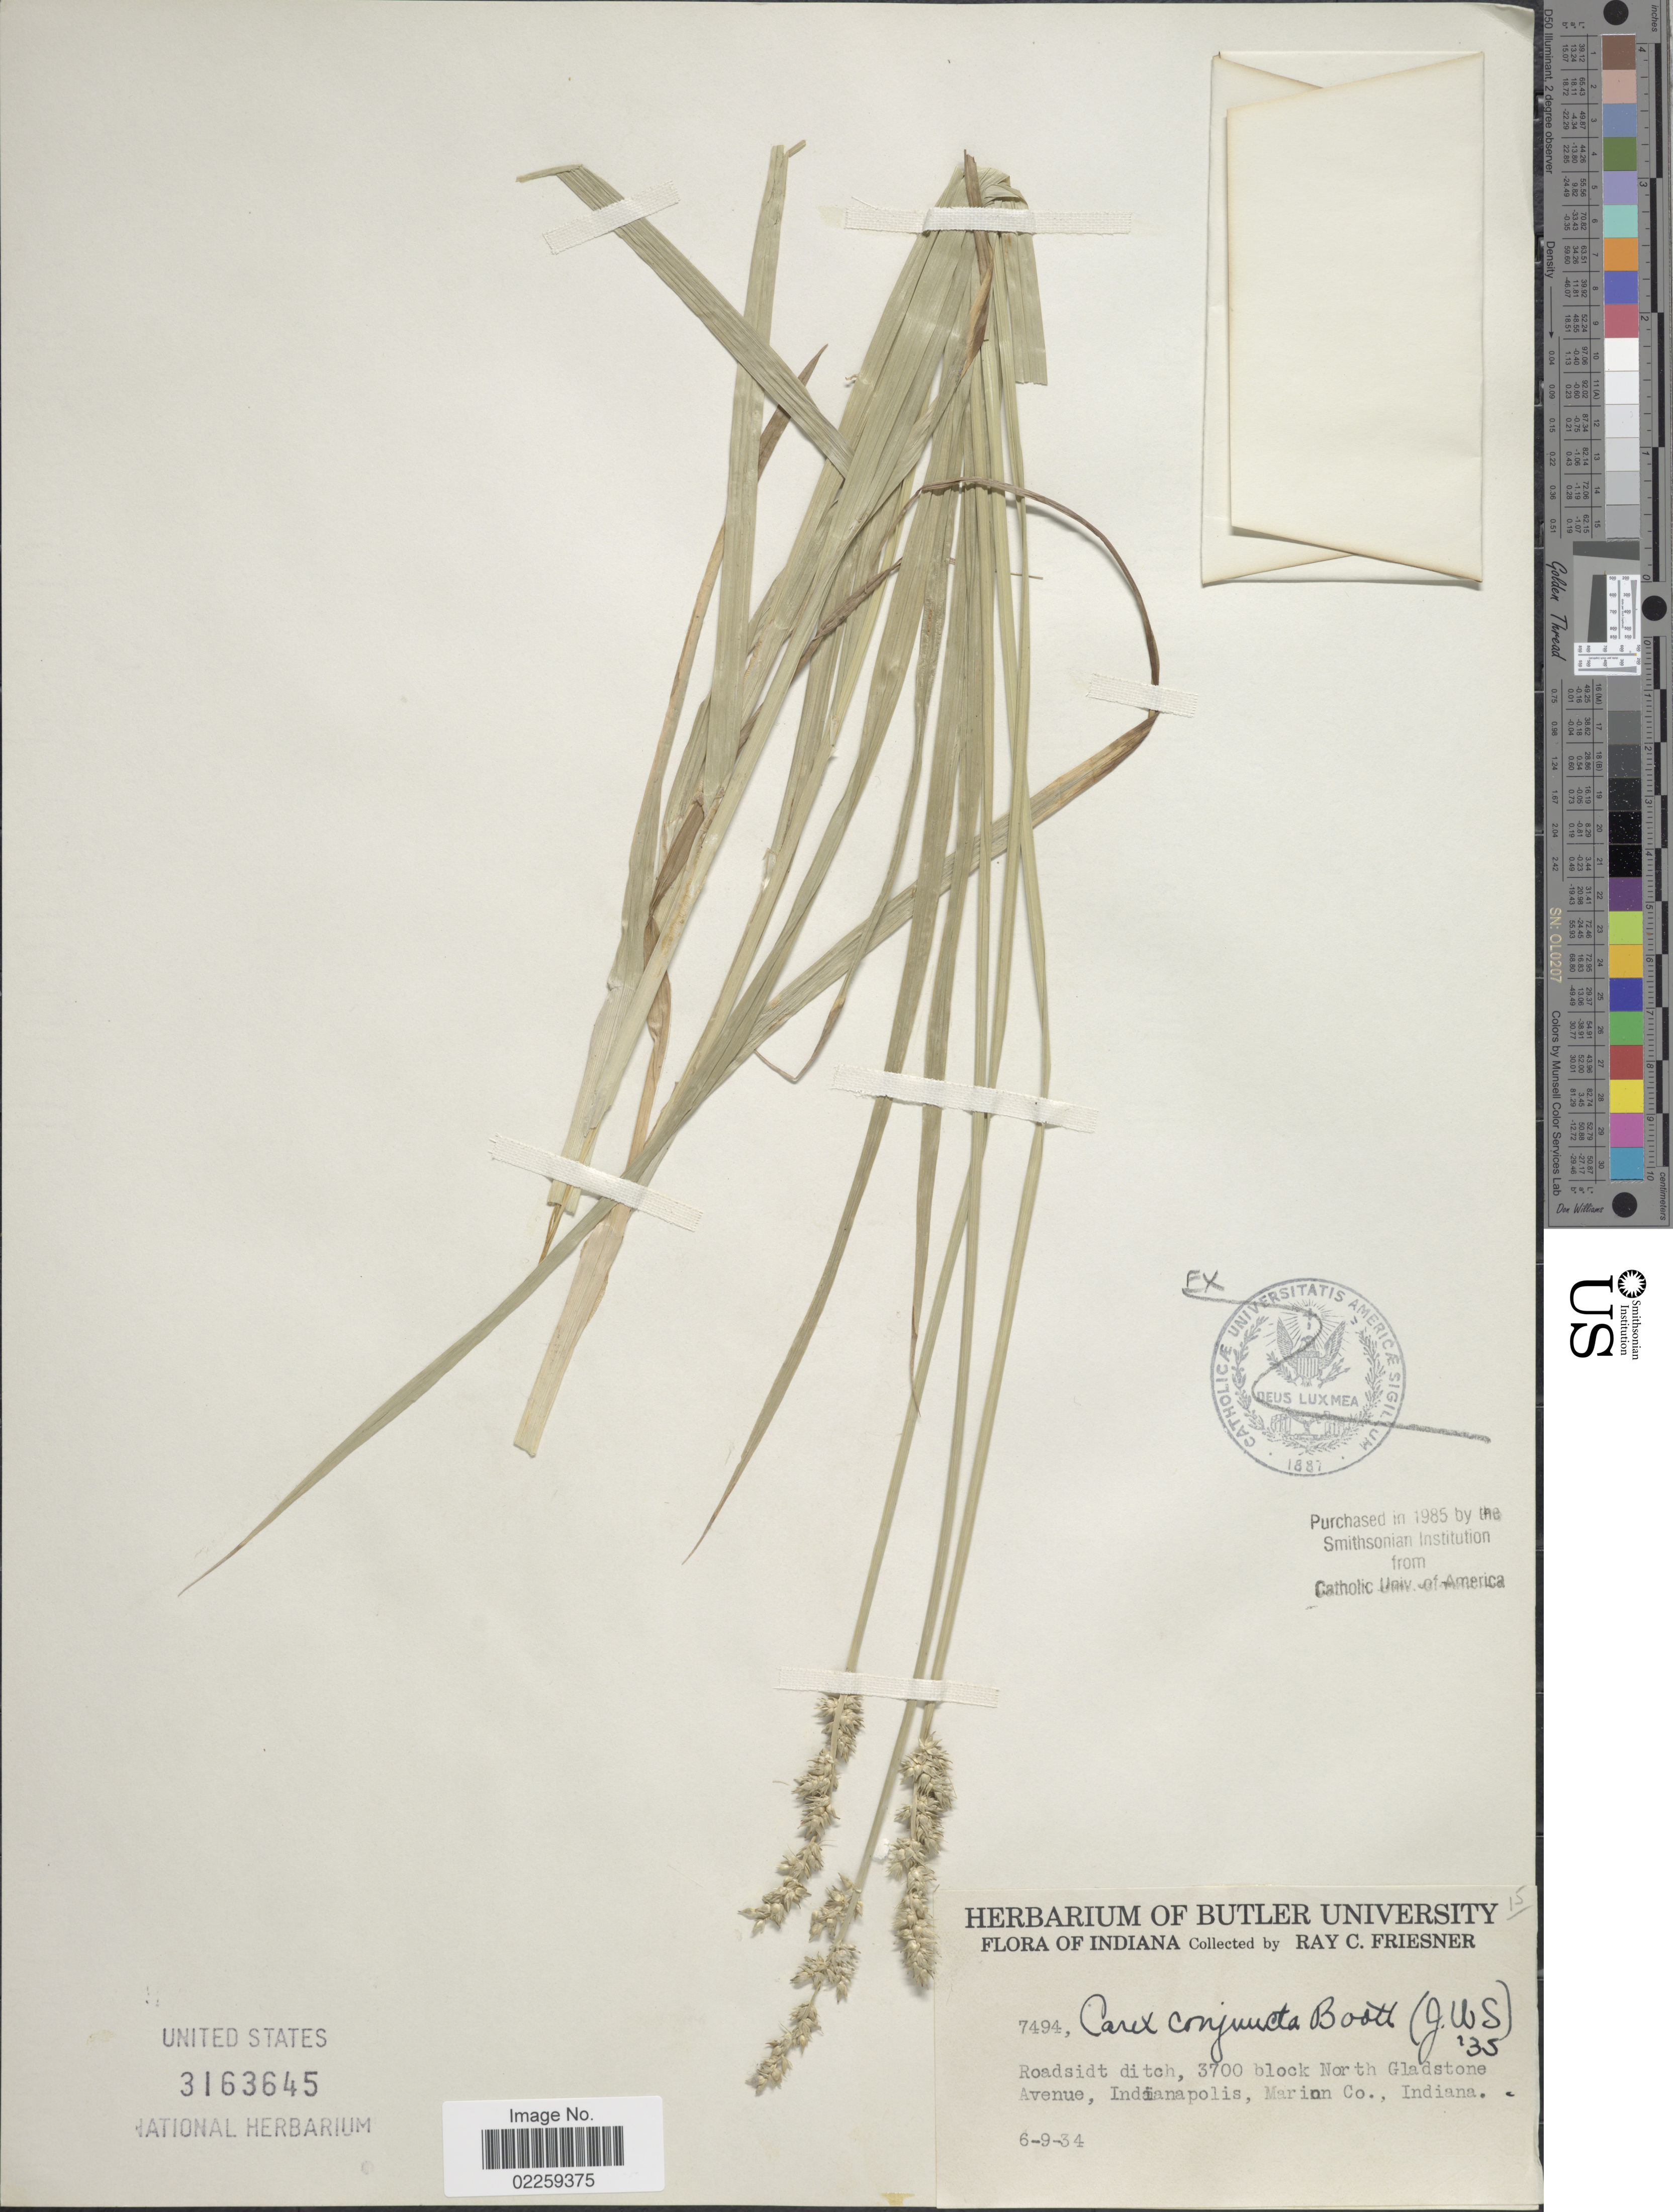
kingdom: Plantae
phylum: Tracheophyta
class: Liliopsida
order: Poales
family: Cyperaceae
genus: Carex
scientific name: Carex conjuncta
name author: Boott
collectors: R. Friesner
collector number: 7494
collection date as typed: Transcribed d/m/y: 9/6/34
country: United States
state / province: Indiana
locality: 3700 block North Gladstone Avenue, Indiana Polis, Marion Co.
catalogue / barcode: US 3163645